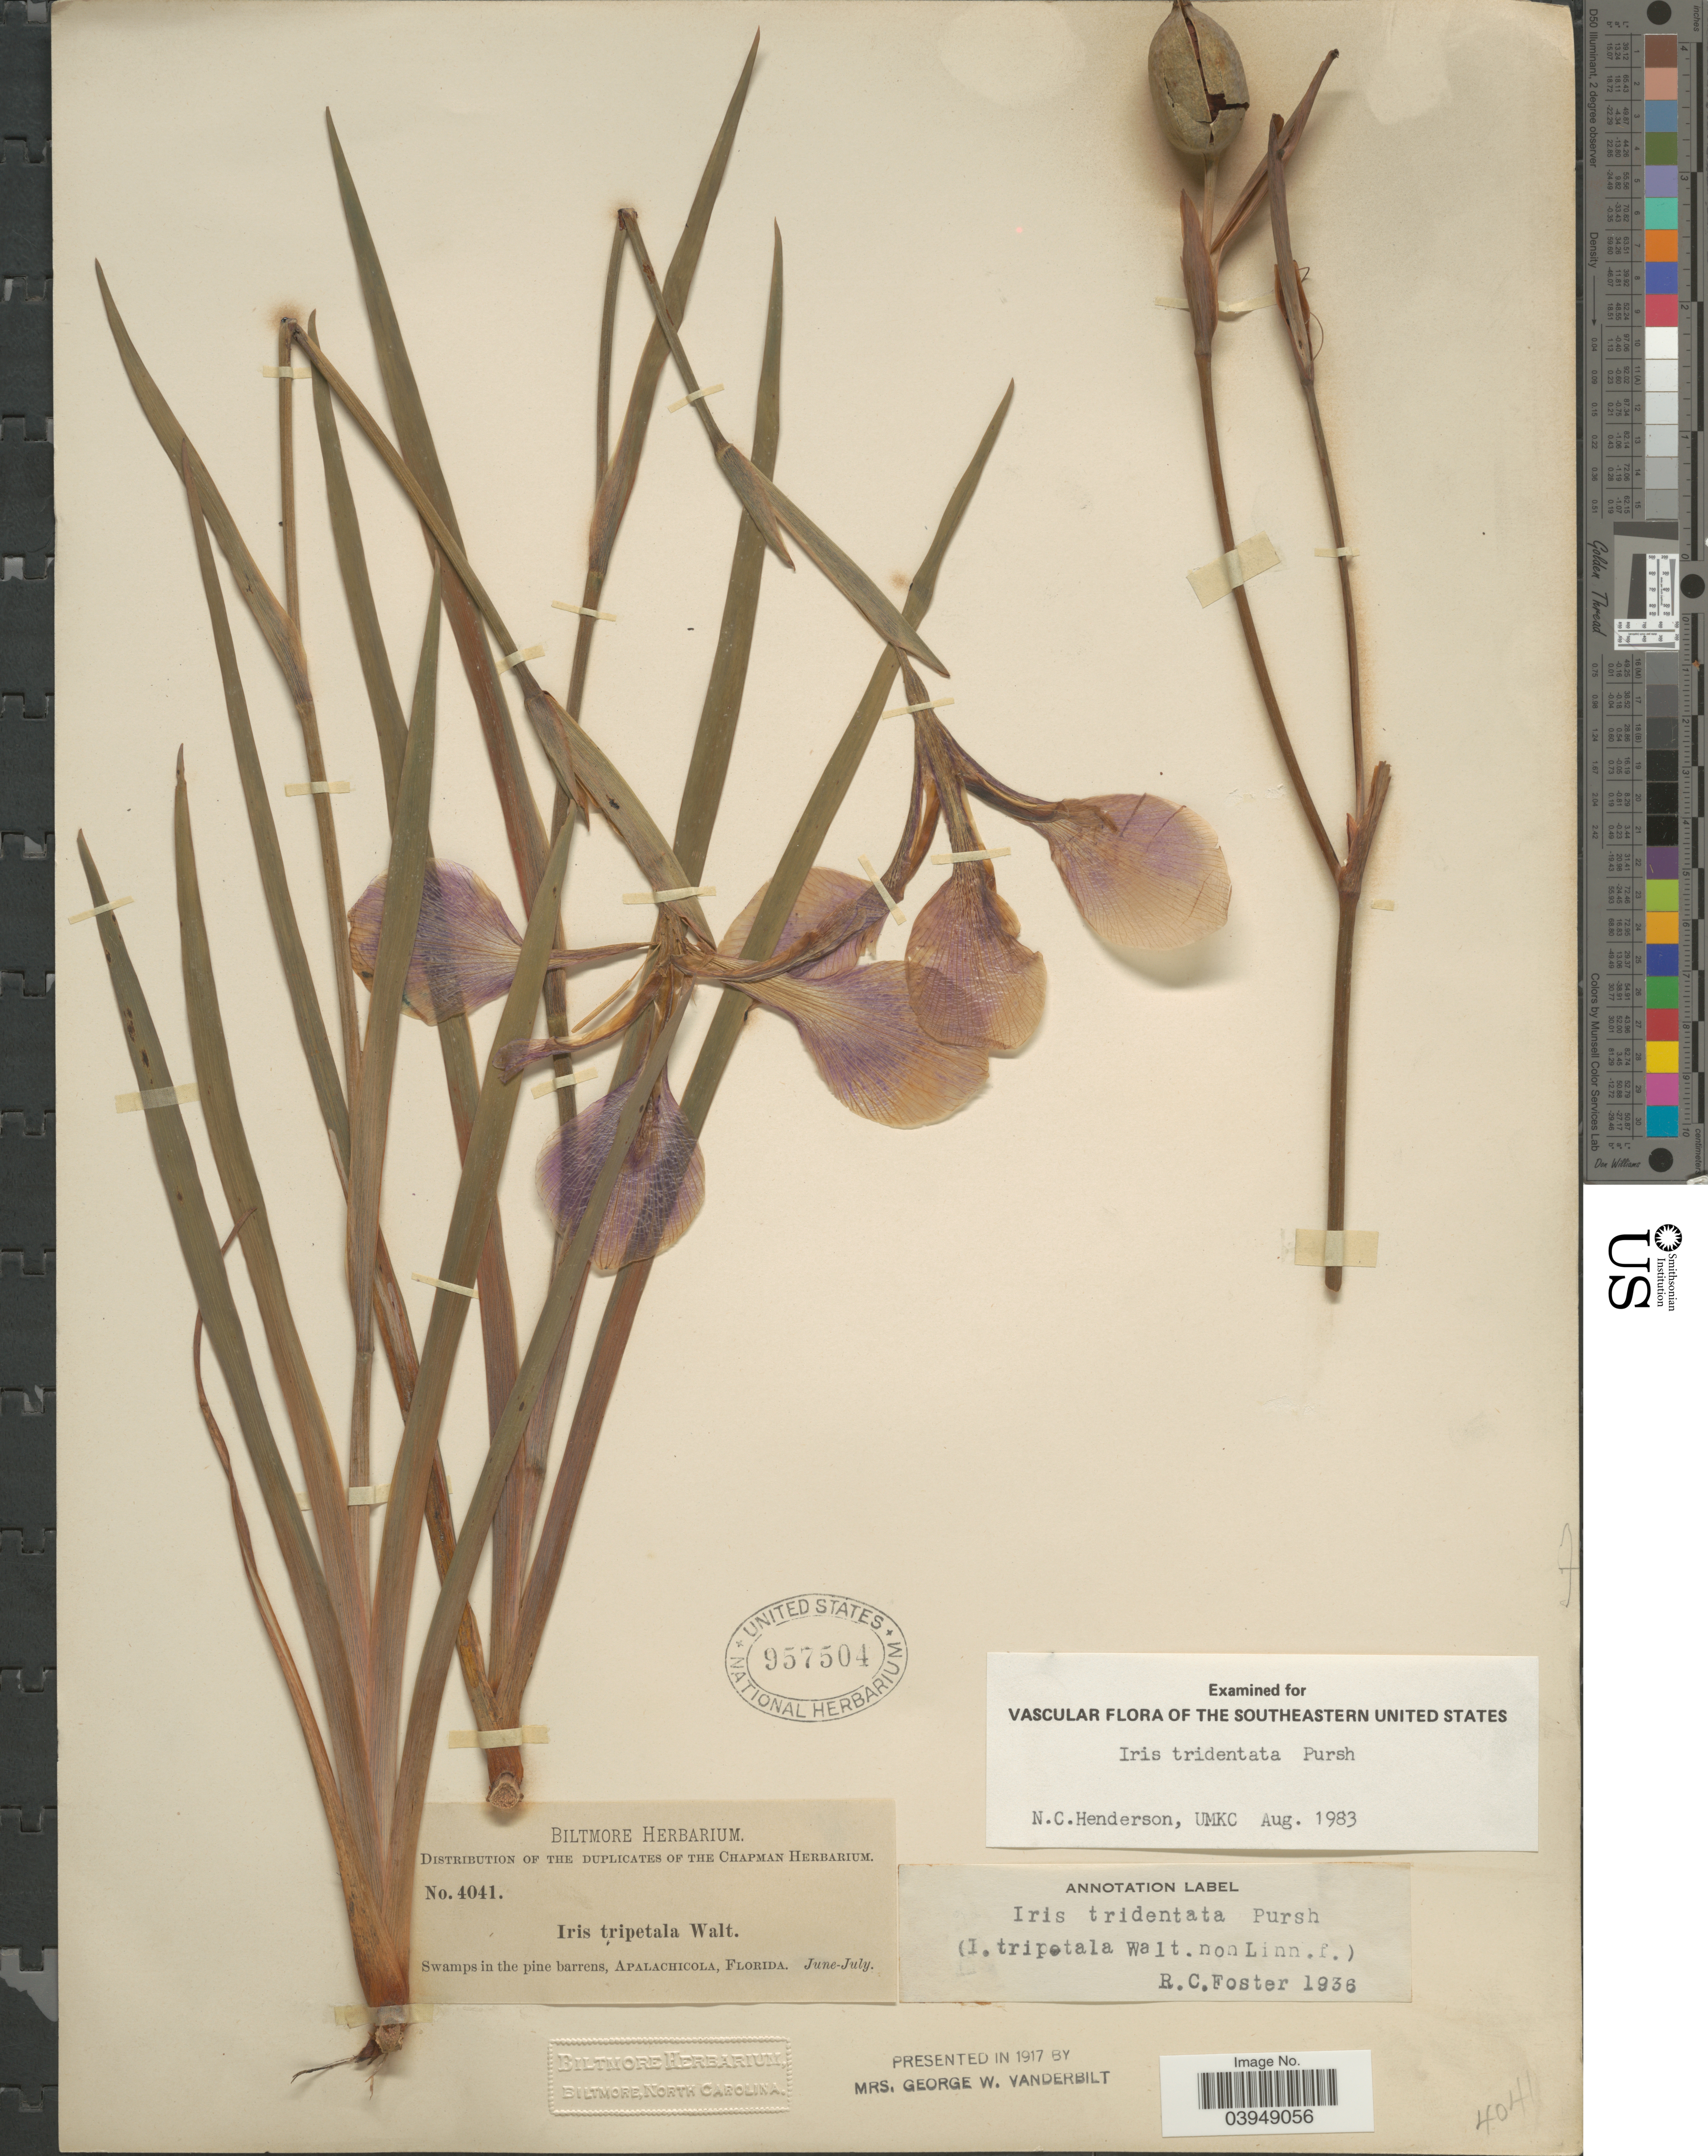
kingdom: Plantae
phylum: Tracheophyta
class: Liliopsida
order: Asparagales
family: Iridaceae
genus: Iris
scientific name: Iris tridentata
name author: Pursh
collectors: ex herb. Biltmore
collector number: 4041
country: United States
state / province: Florida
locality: Swamps in the pine barrens, Apalachicola.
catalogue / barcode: US 957504